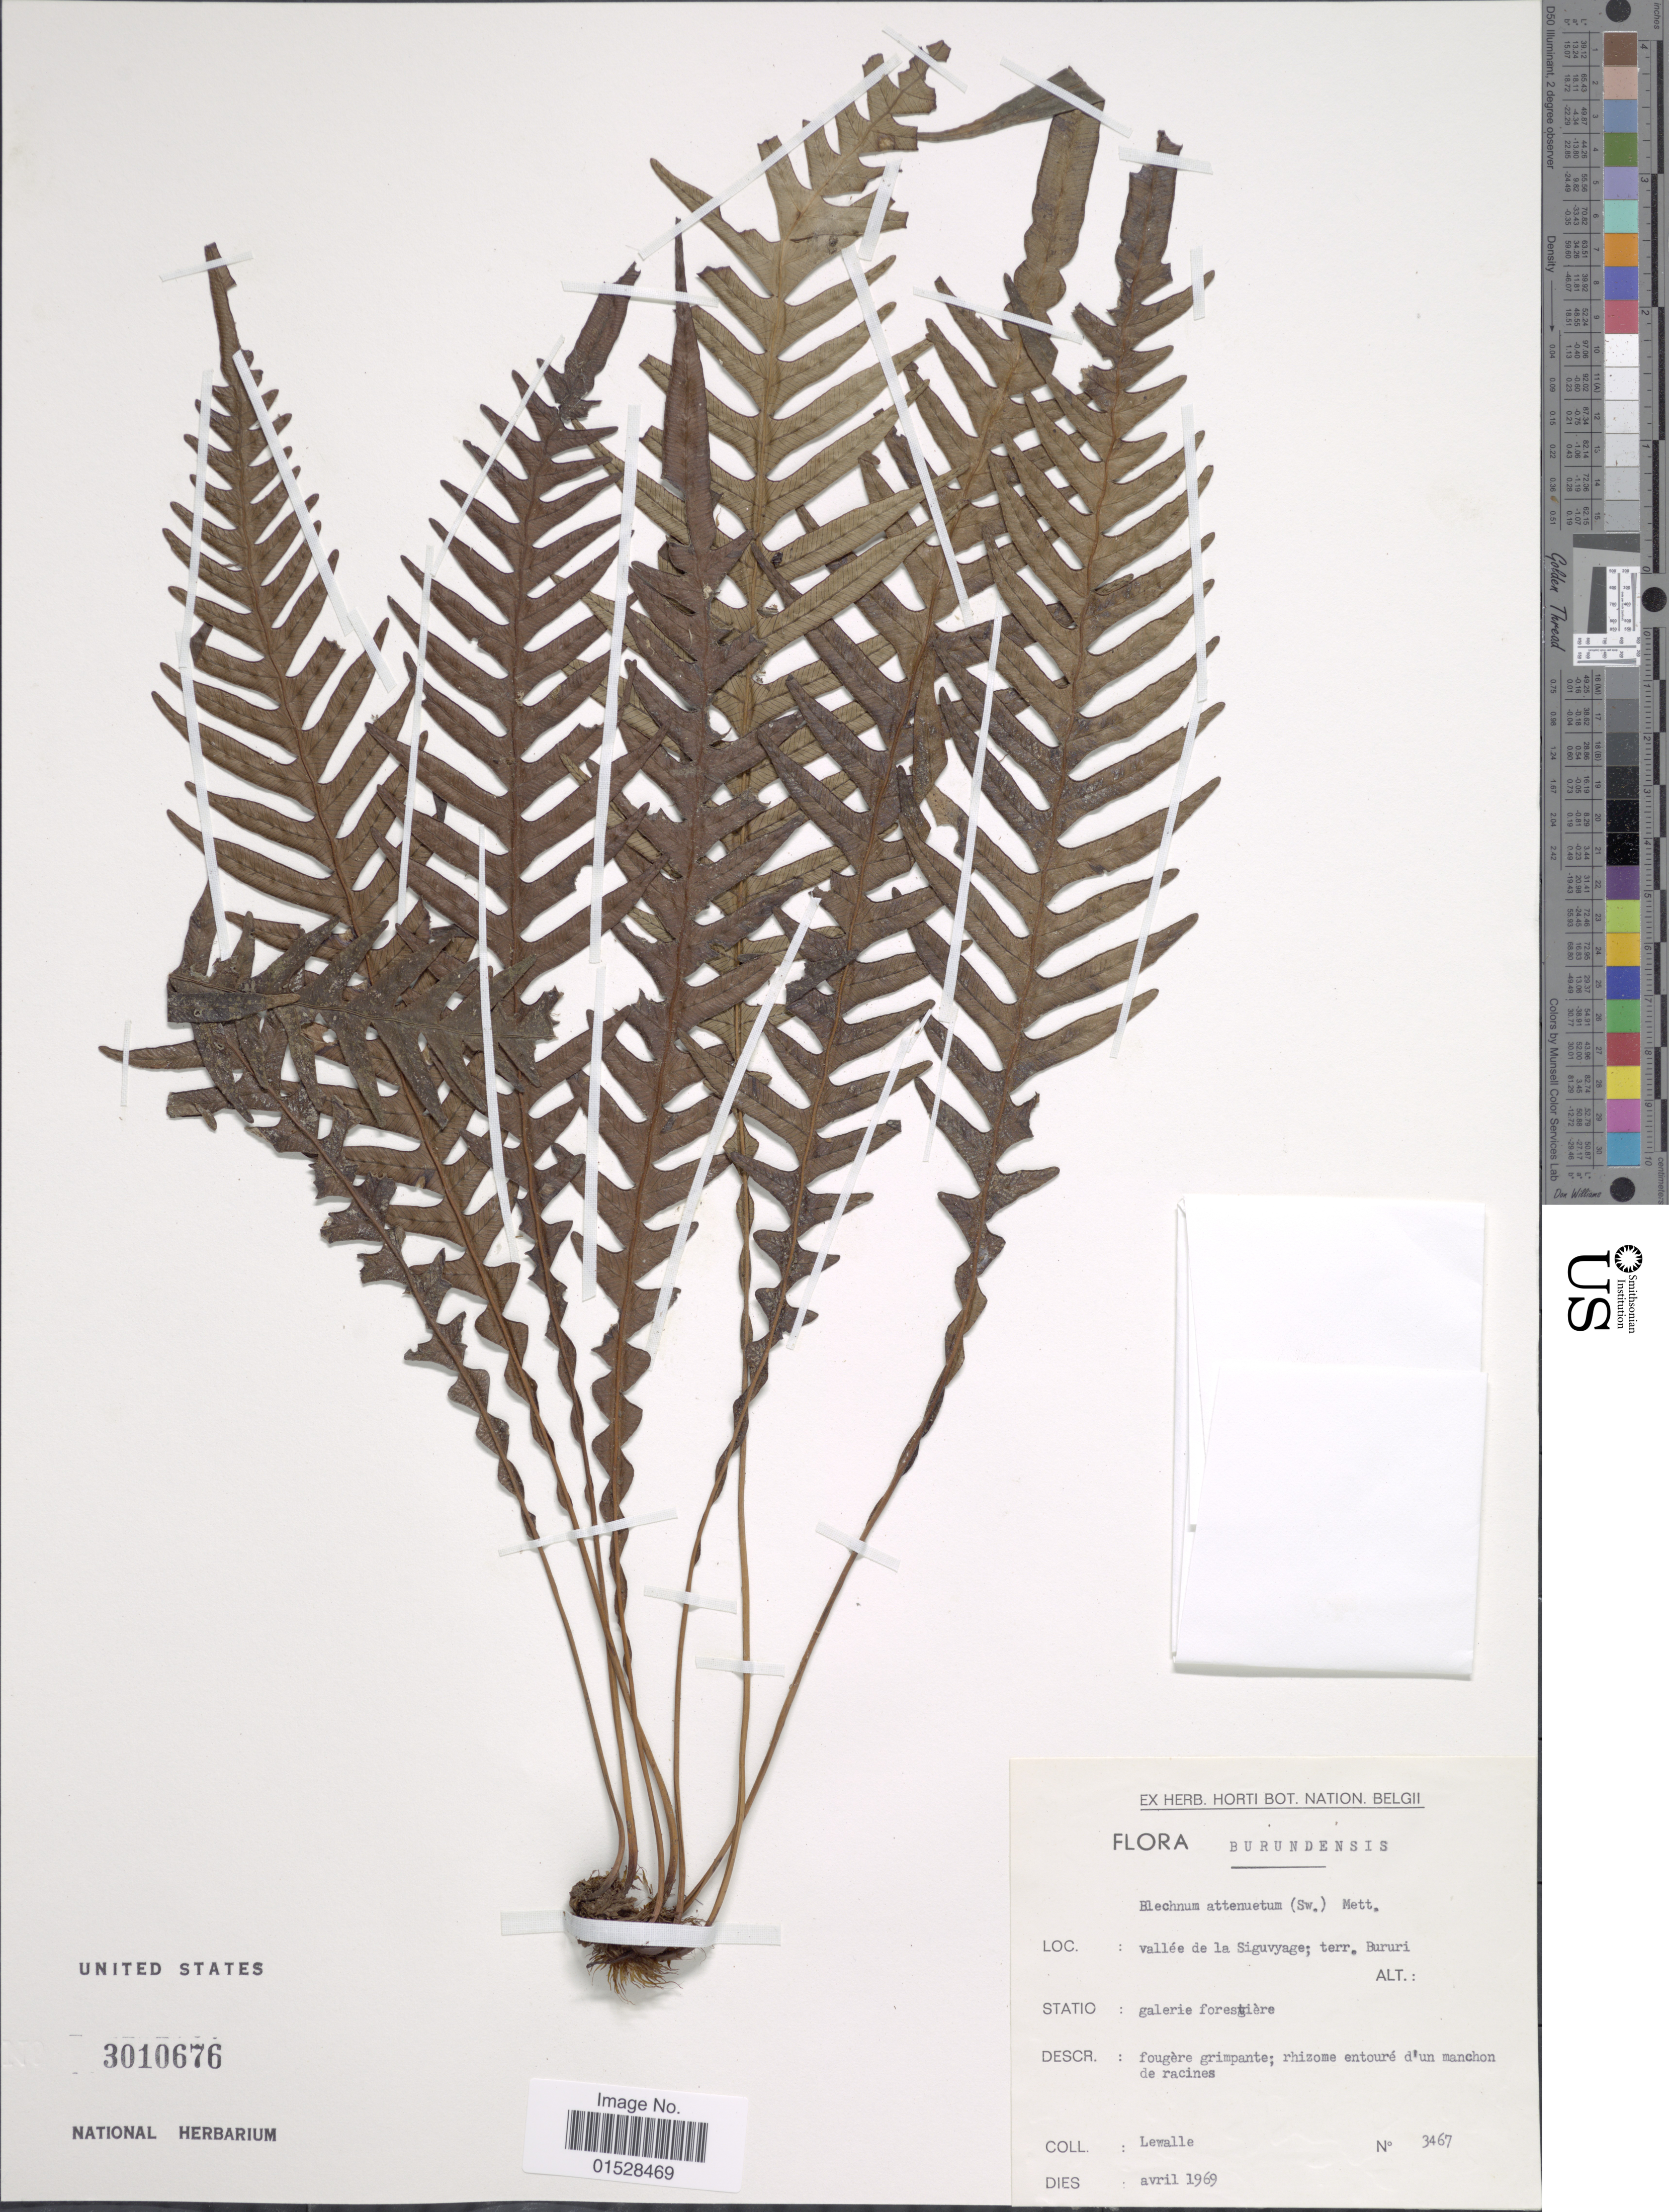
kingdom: Plantae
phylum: Tracheophyta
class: Polypodiopsida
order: Polypodiales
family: Blechnaceae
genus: Lomaridium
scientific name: Lomaridium attenuatum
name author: (Sw.) Gasper & V.A.O. Dittrich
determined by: Vazquez, R.; Molino, S.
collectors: Lewalle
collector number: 3467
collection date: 1969-04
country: Burundi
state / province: Bururi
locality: Vallée de la Siguvyage.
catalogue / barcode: US 3010676